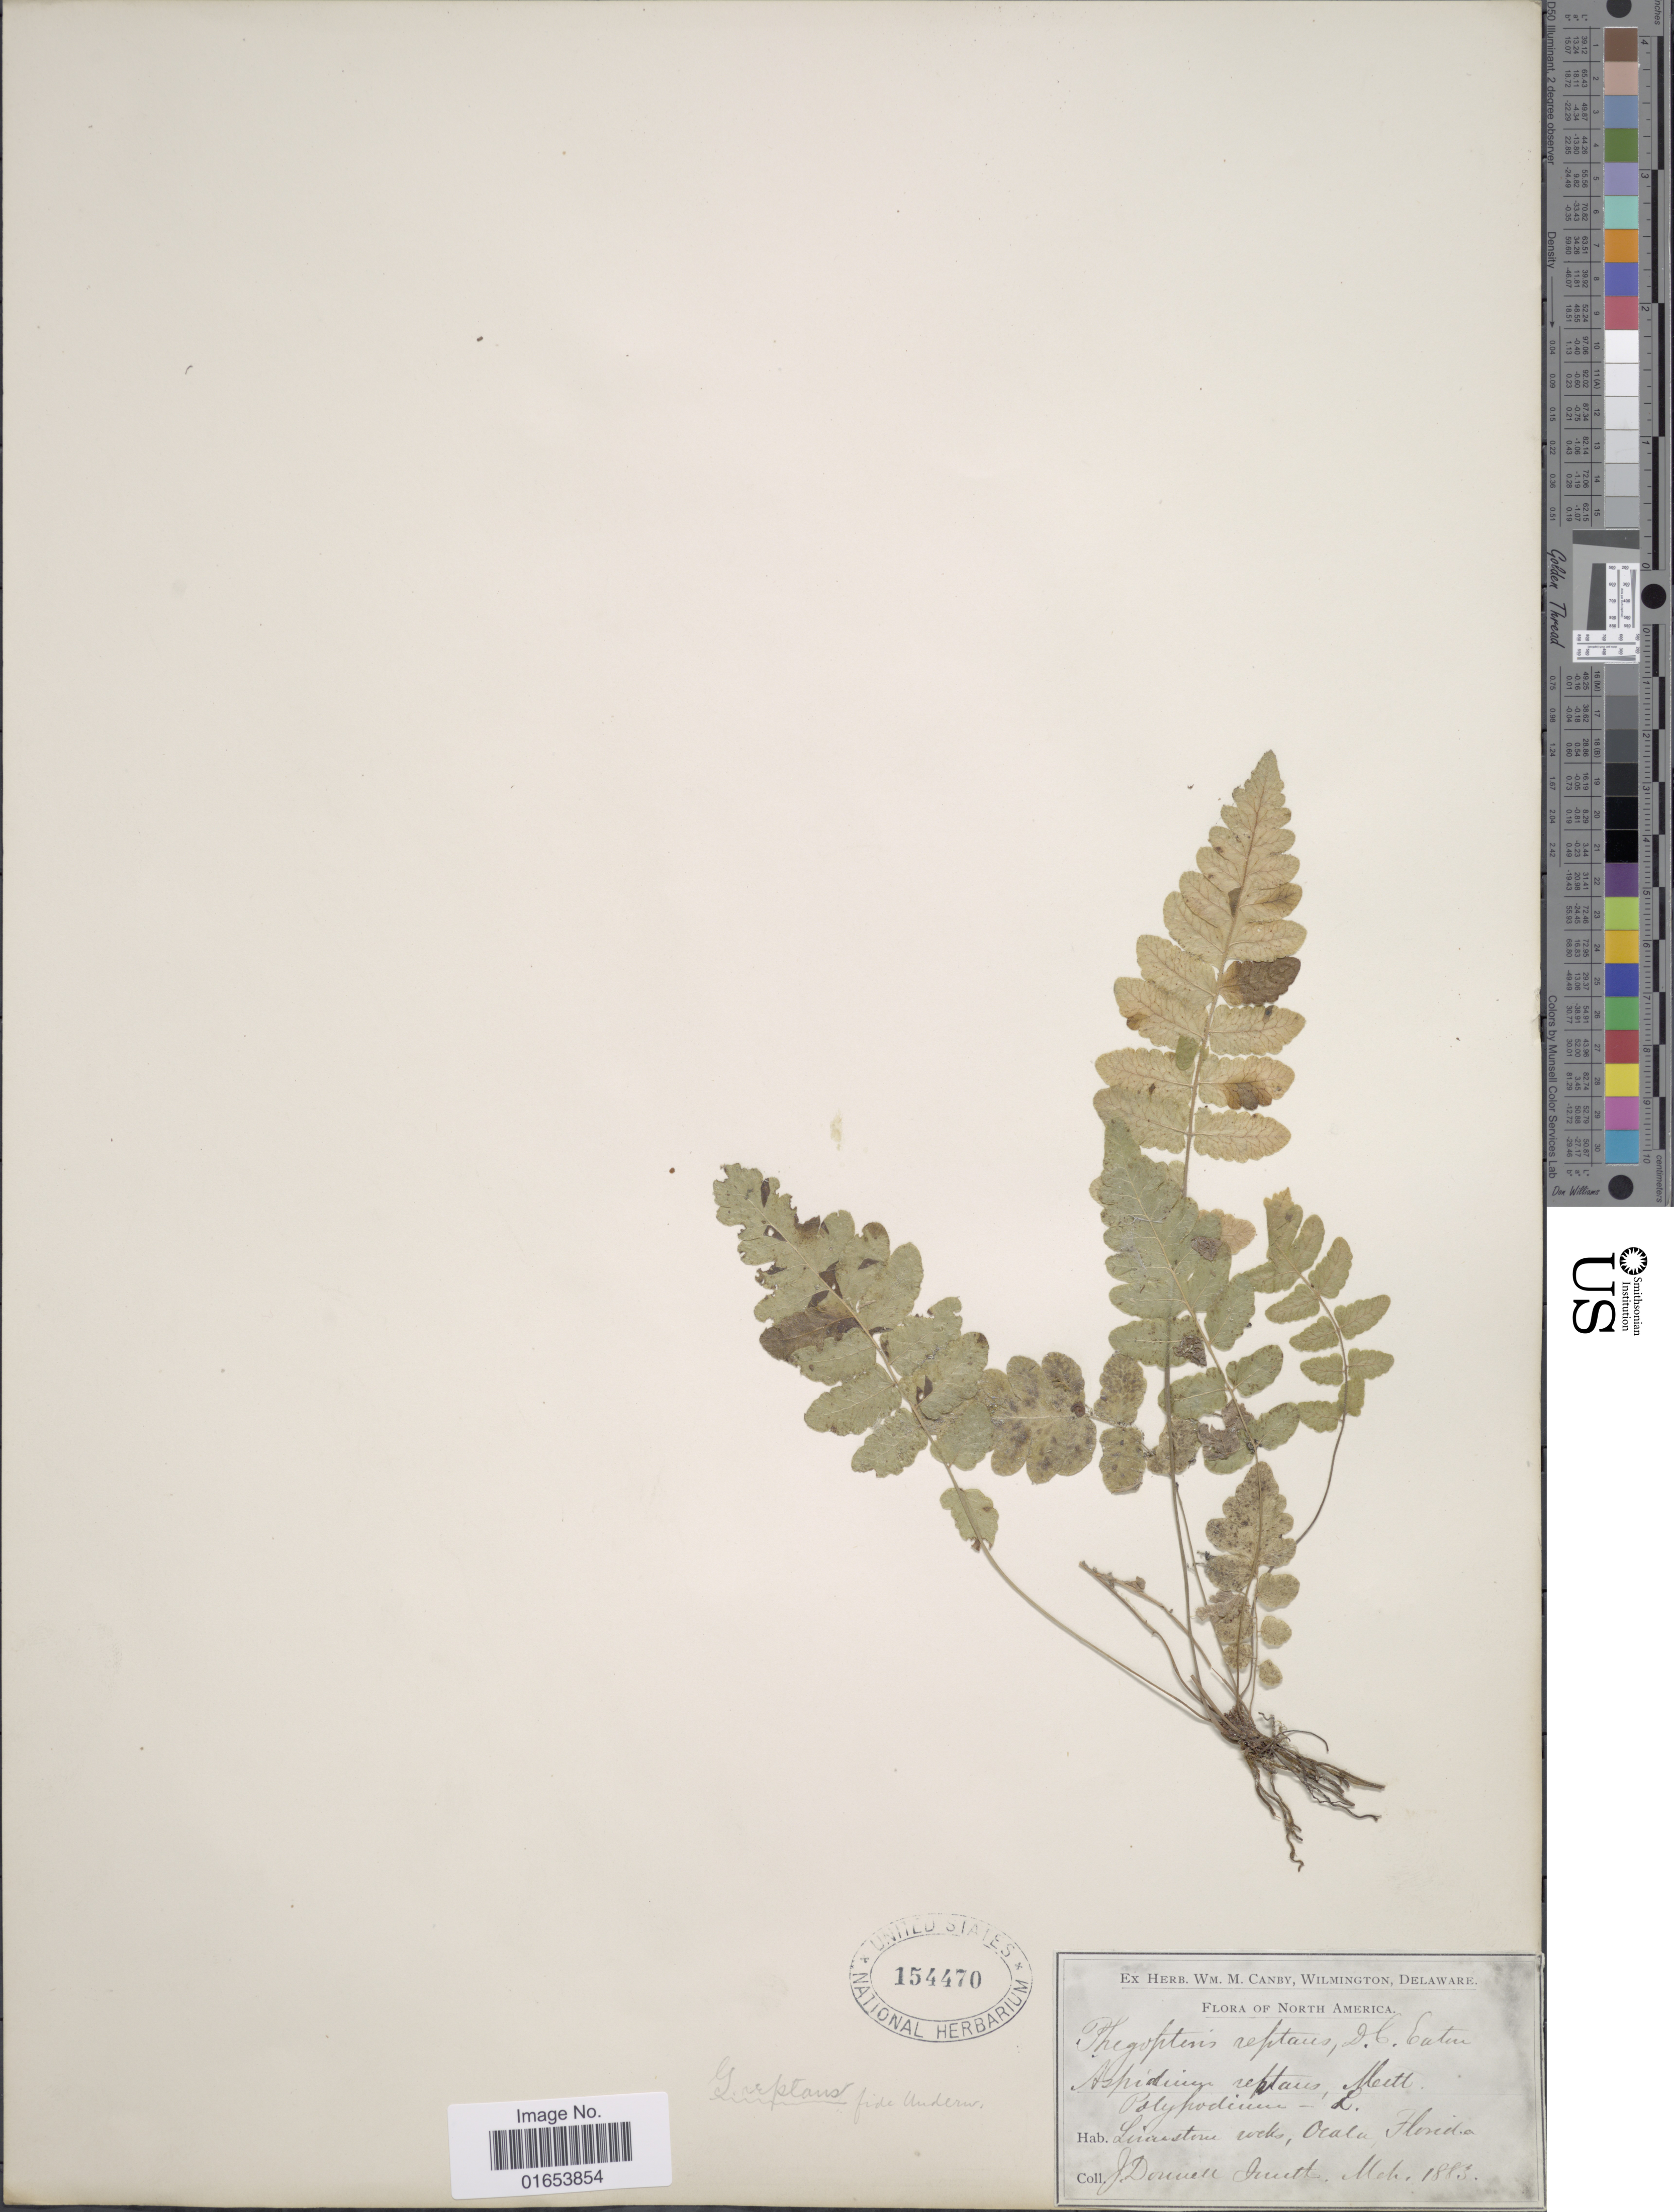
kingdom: Plantae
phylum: Tracheophyta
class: Polypodiopsida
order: Polypodiales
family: Thelypteridaceae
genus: Goniopteris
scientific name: Goniopteris reptans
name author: (J.F. Gmel.) C. Presl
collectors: J. Donnell Smith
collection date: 1883-03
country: United States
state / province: Florida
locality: North America, Ocala, Florida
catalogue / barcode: US 154470